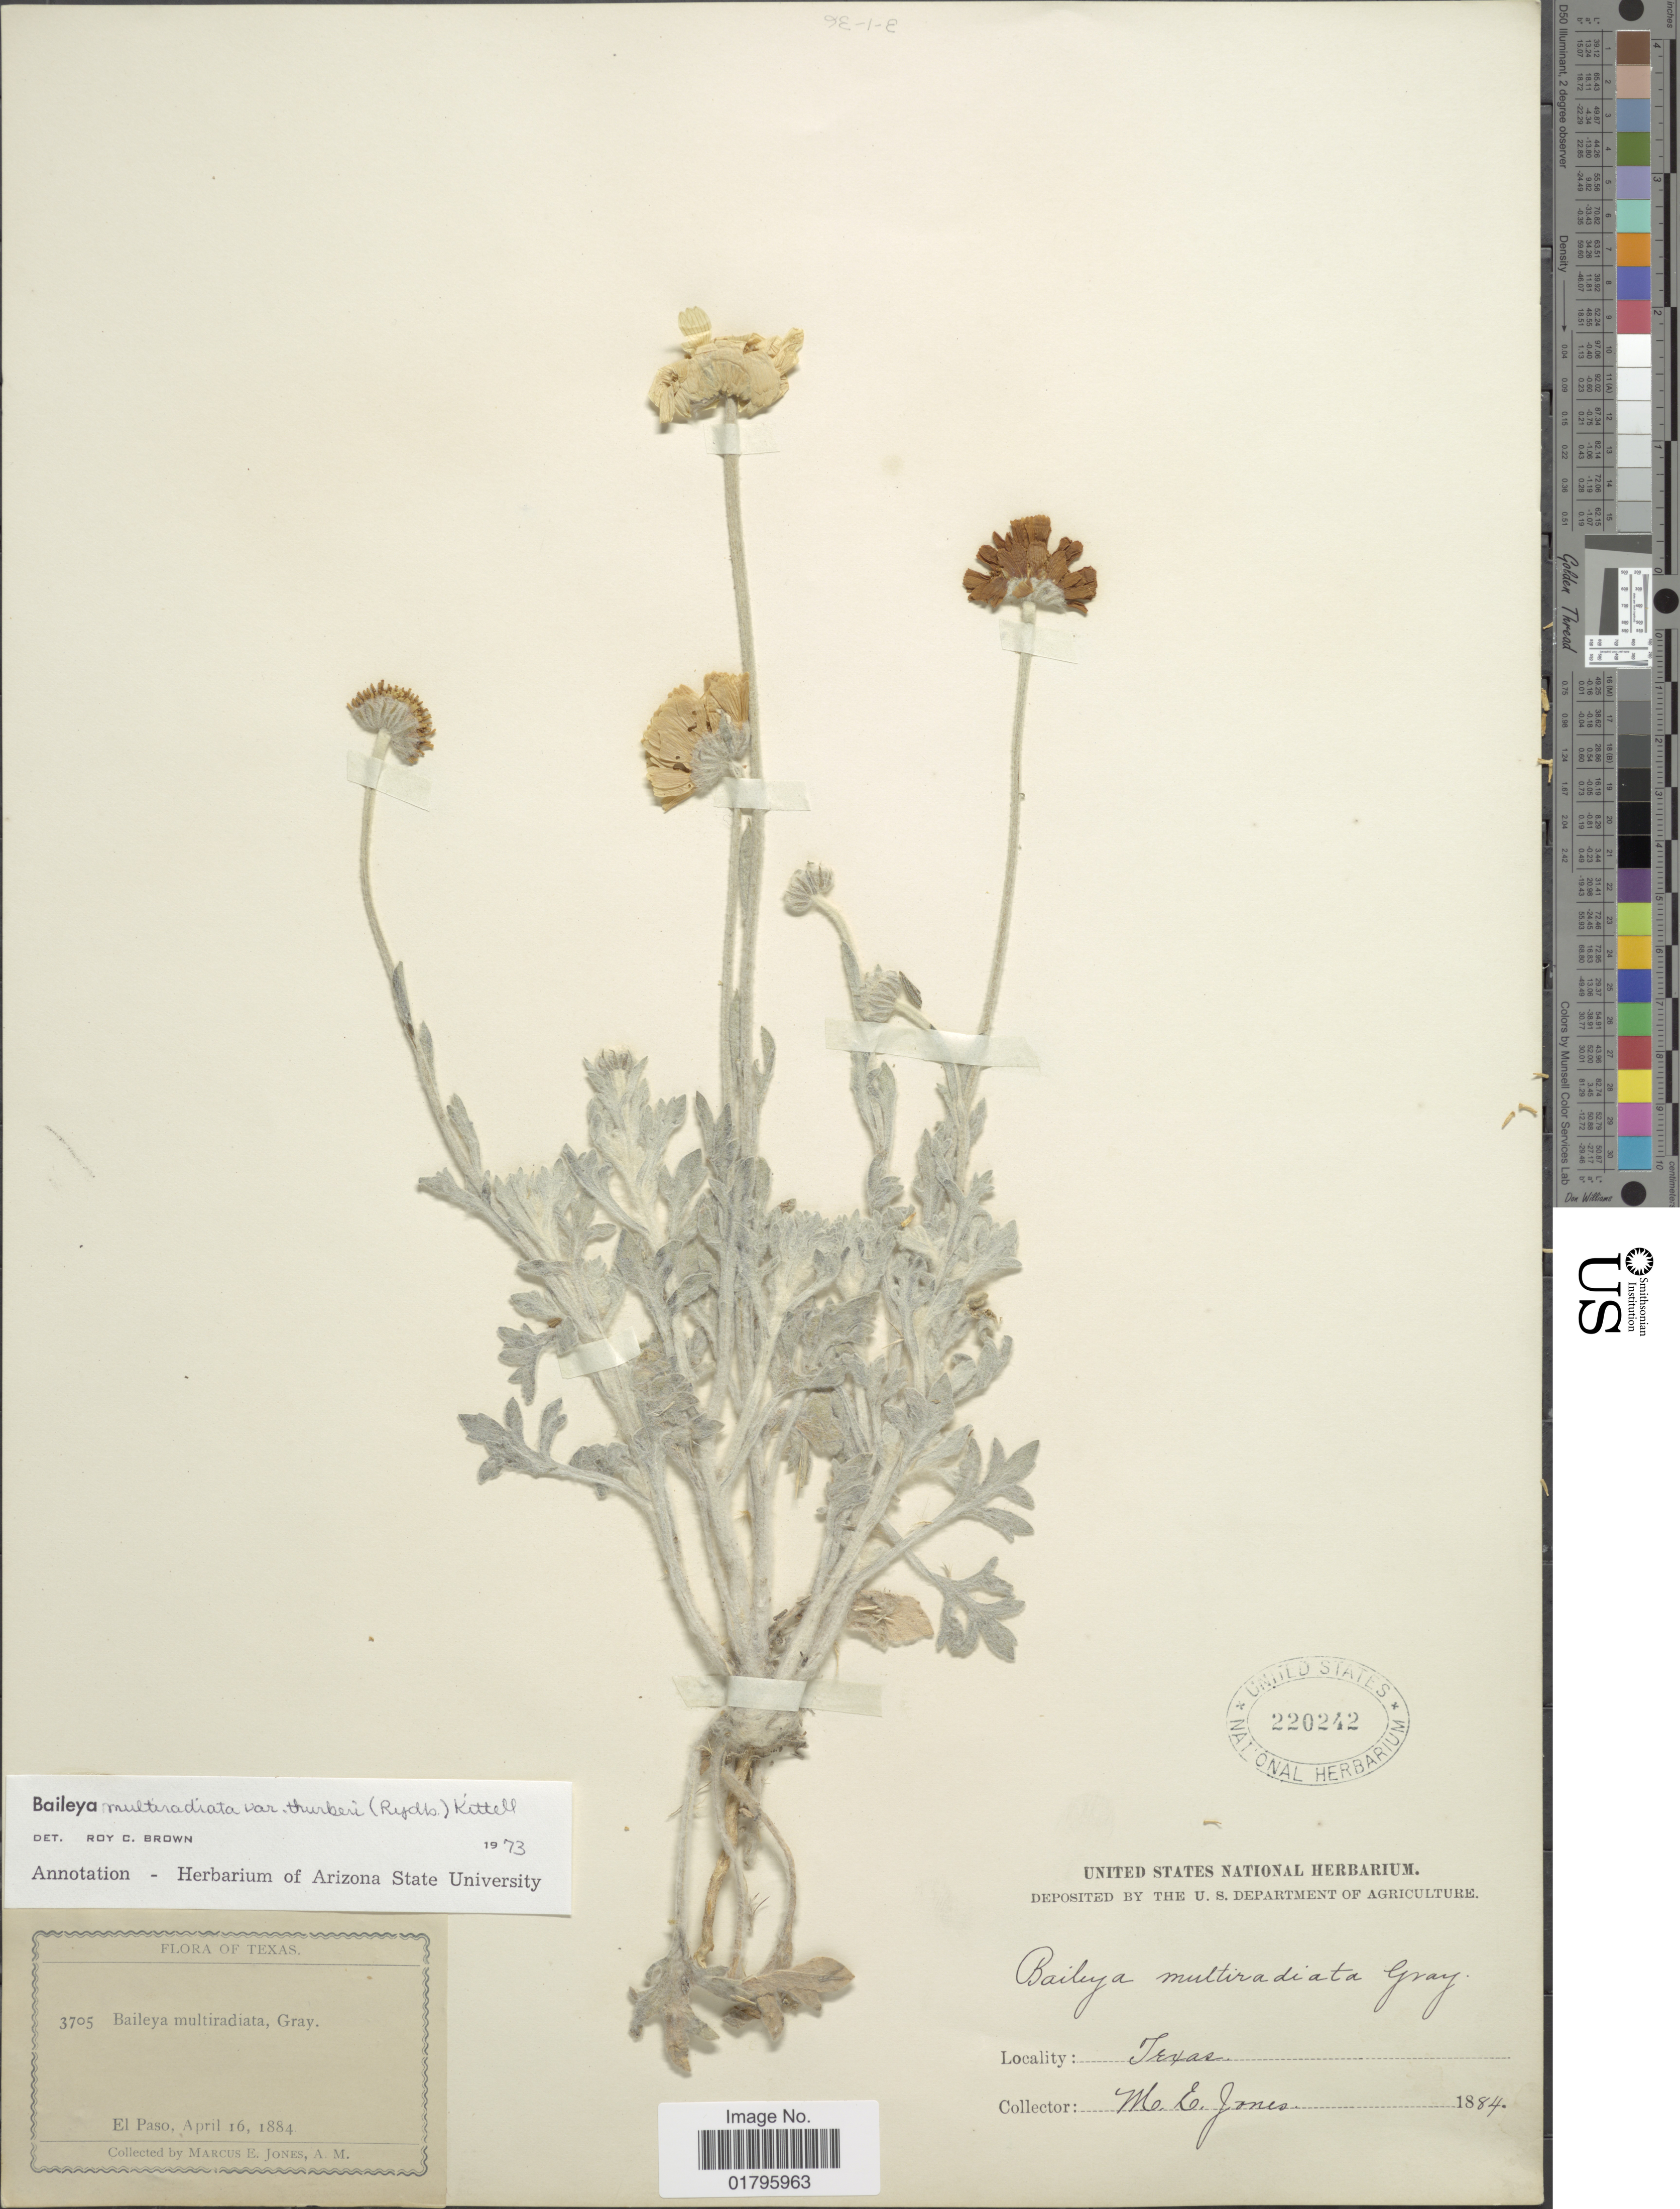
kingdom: Plantae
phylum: Tracheophyta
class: Magnoliopsida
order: Asterales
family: Asteraceae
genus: Baileya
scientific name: Baileya multiradiata var. thurberi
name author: (Rydb.) Kittell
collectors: M. E. Jones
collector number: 3705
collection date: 1884-04-16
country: United States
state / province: Texas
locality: El Paso. texas.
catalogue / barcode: US 220242